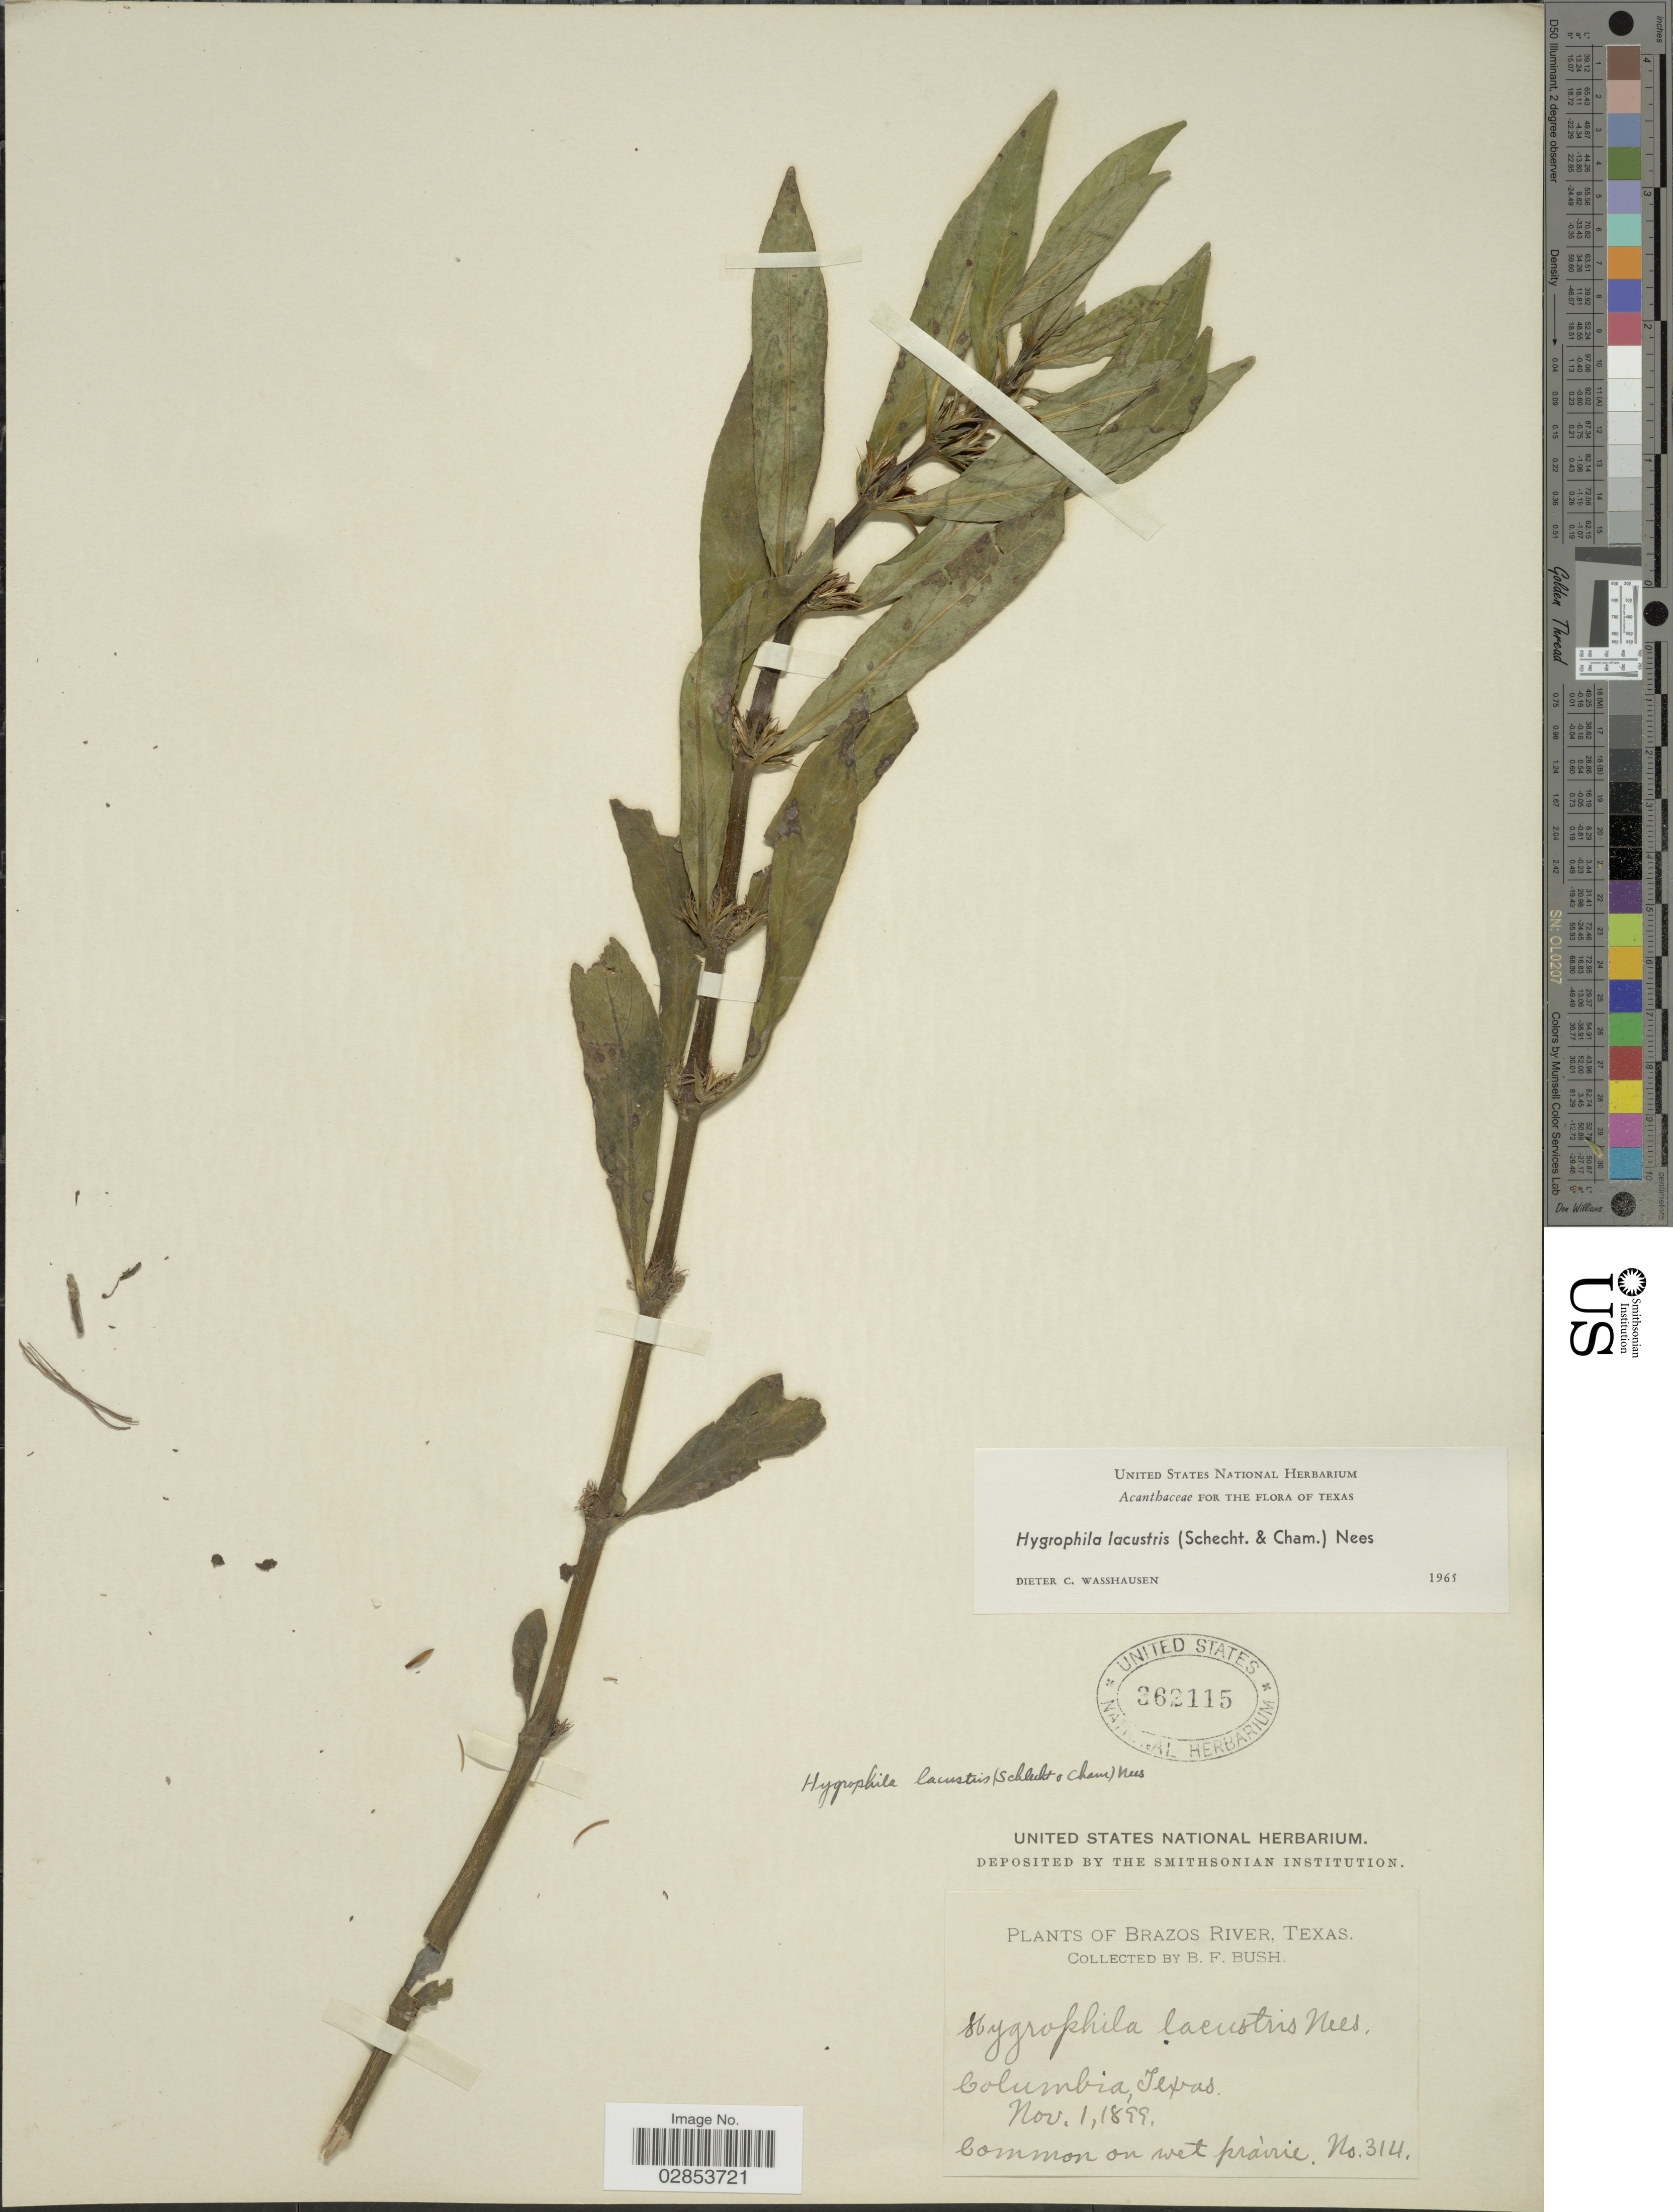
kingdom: Plantae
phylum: Tracheophyta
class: Magnoliopsida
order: Lamiales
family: Acanthaceae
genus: Hygrophila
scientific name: Hygrophila costata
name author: Nees & T. Nees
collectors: B. F. Bush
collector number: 314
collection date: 1899-11-01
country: United States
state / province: Texas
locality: Brazos River. Columbia.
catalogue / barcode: US 362115